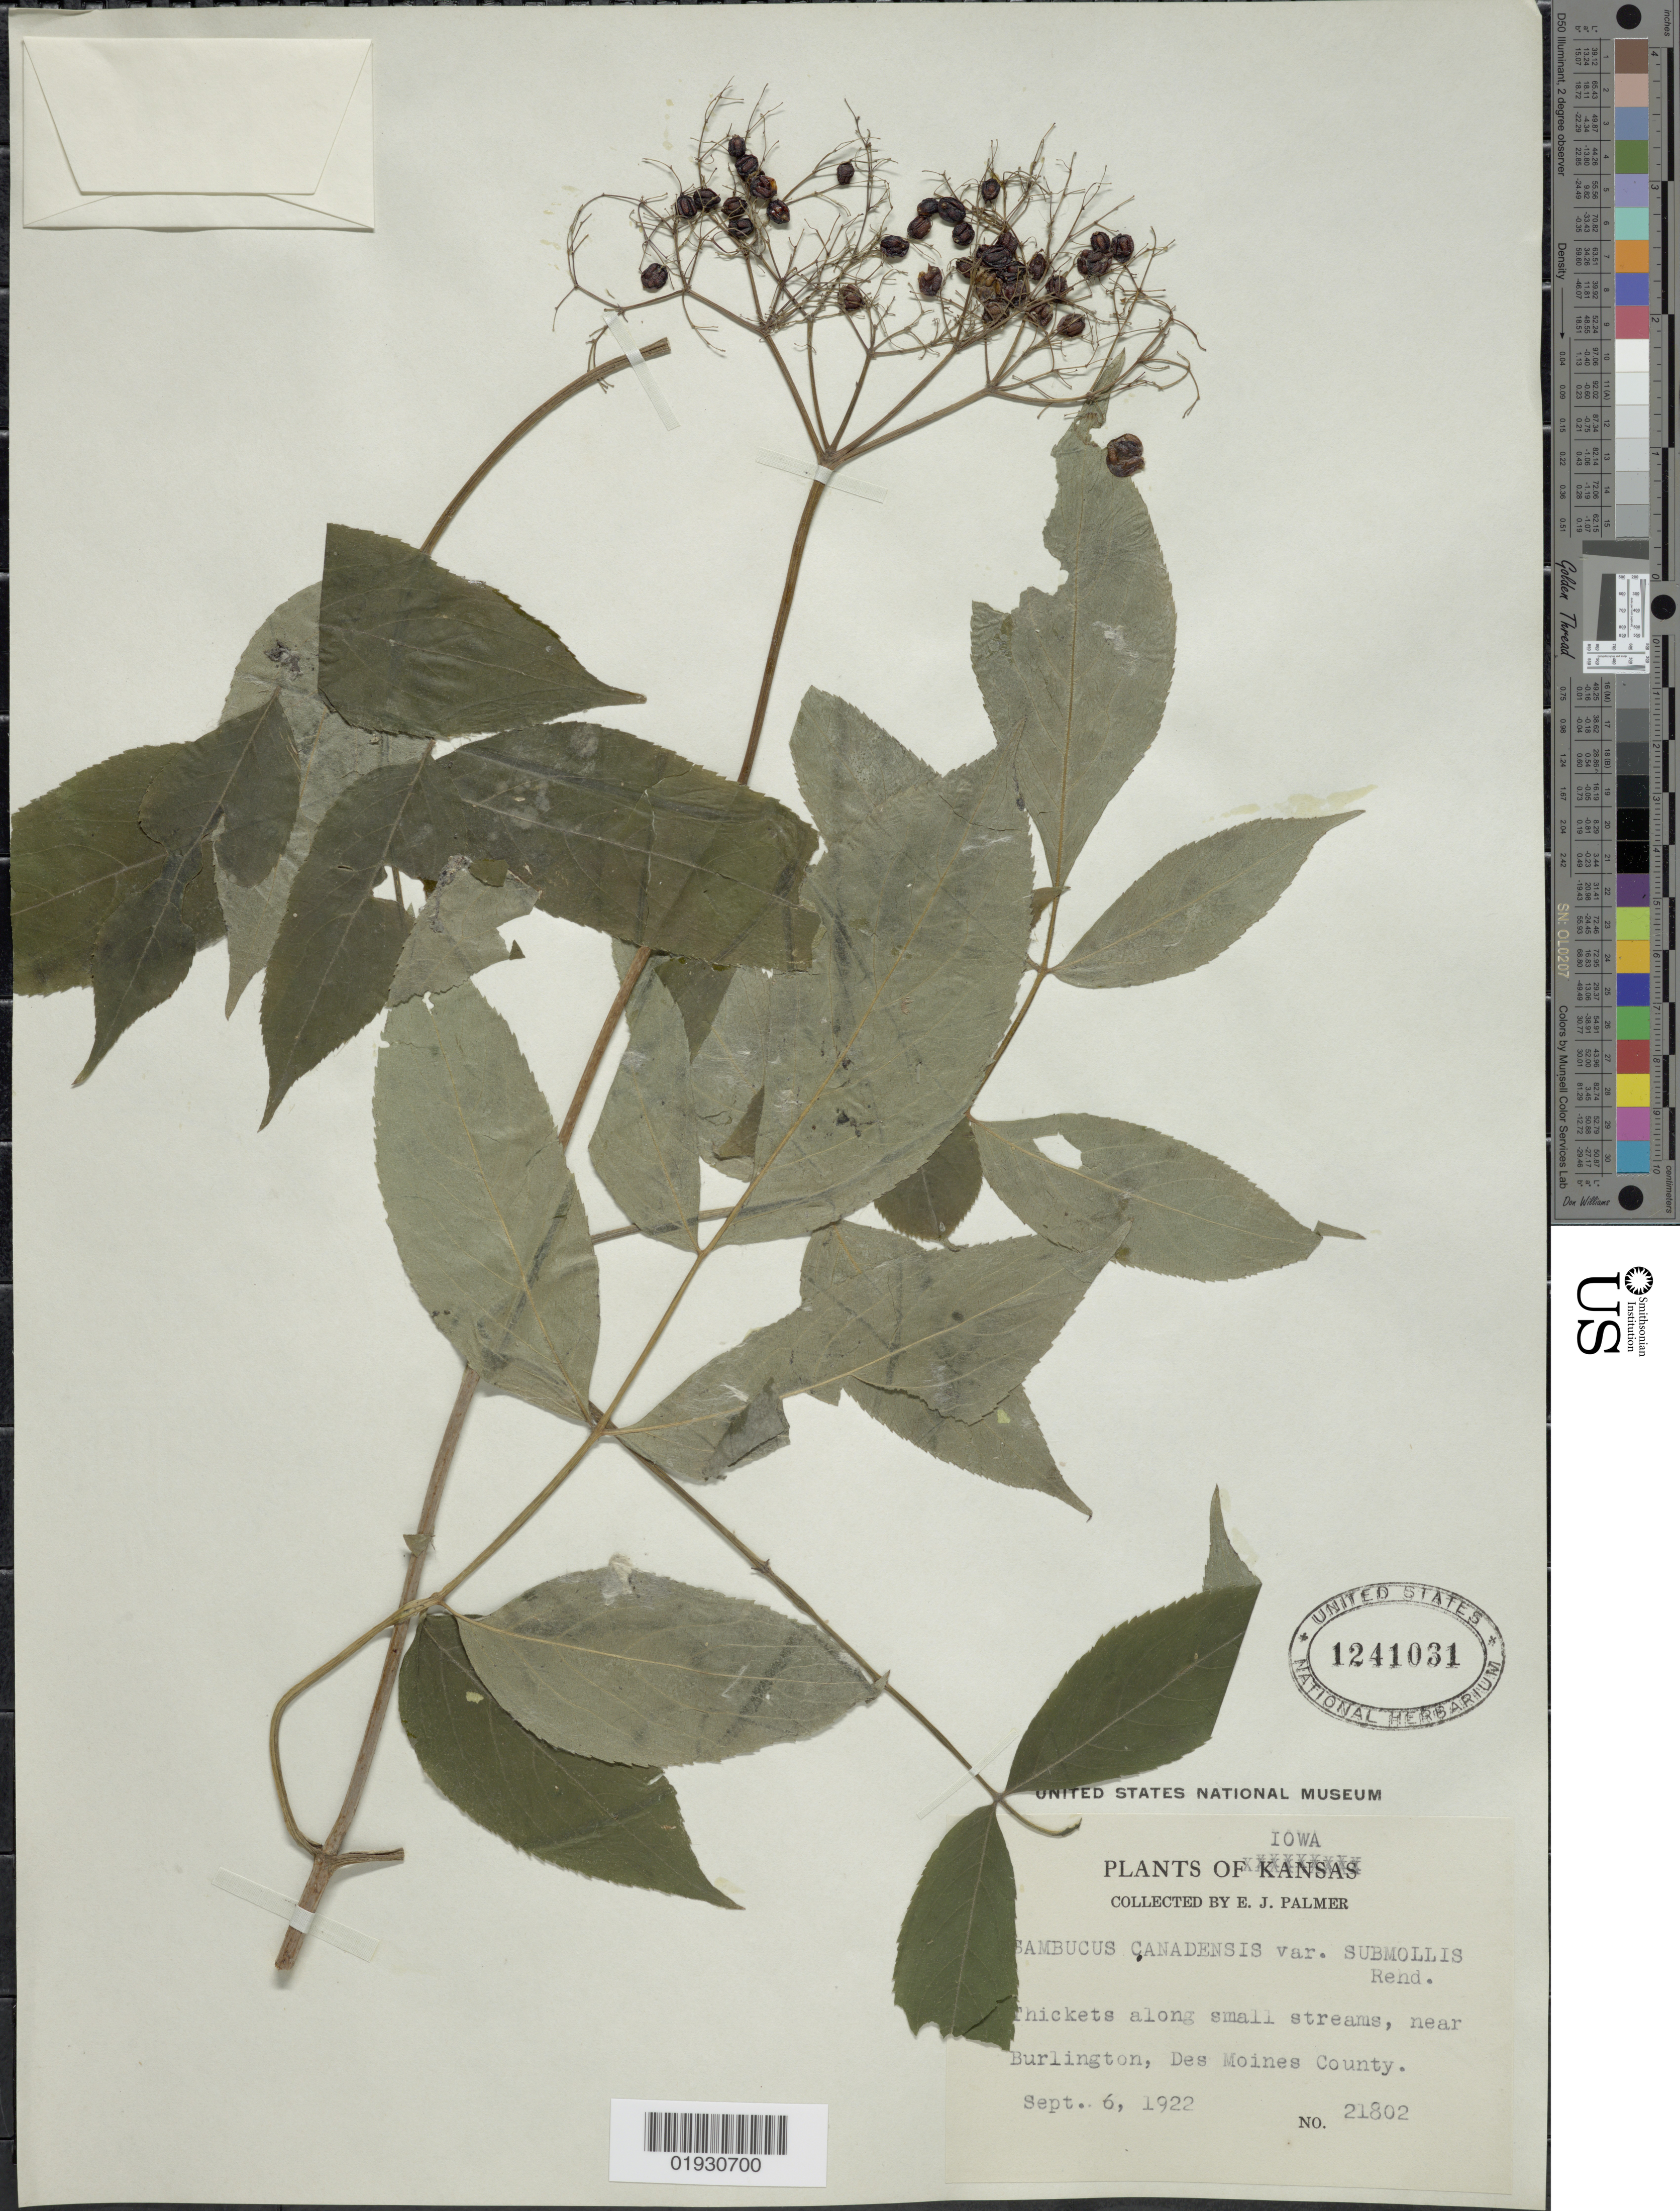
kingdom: Plantae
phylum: Tracheophyta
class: Magnoliopsida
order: Dipsacales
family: Viburnaceae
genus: Sambucus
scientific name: Sambucus canadensis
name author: L.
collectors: E. J. Palmer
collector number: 21802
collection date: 1922-09-06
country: United States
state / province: Iowa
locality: Near Burlington, Des Moines County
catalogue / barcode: US 1241031